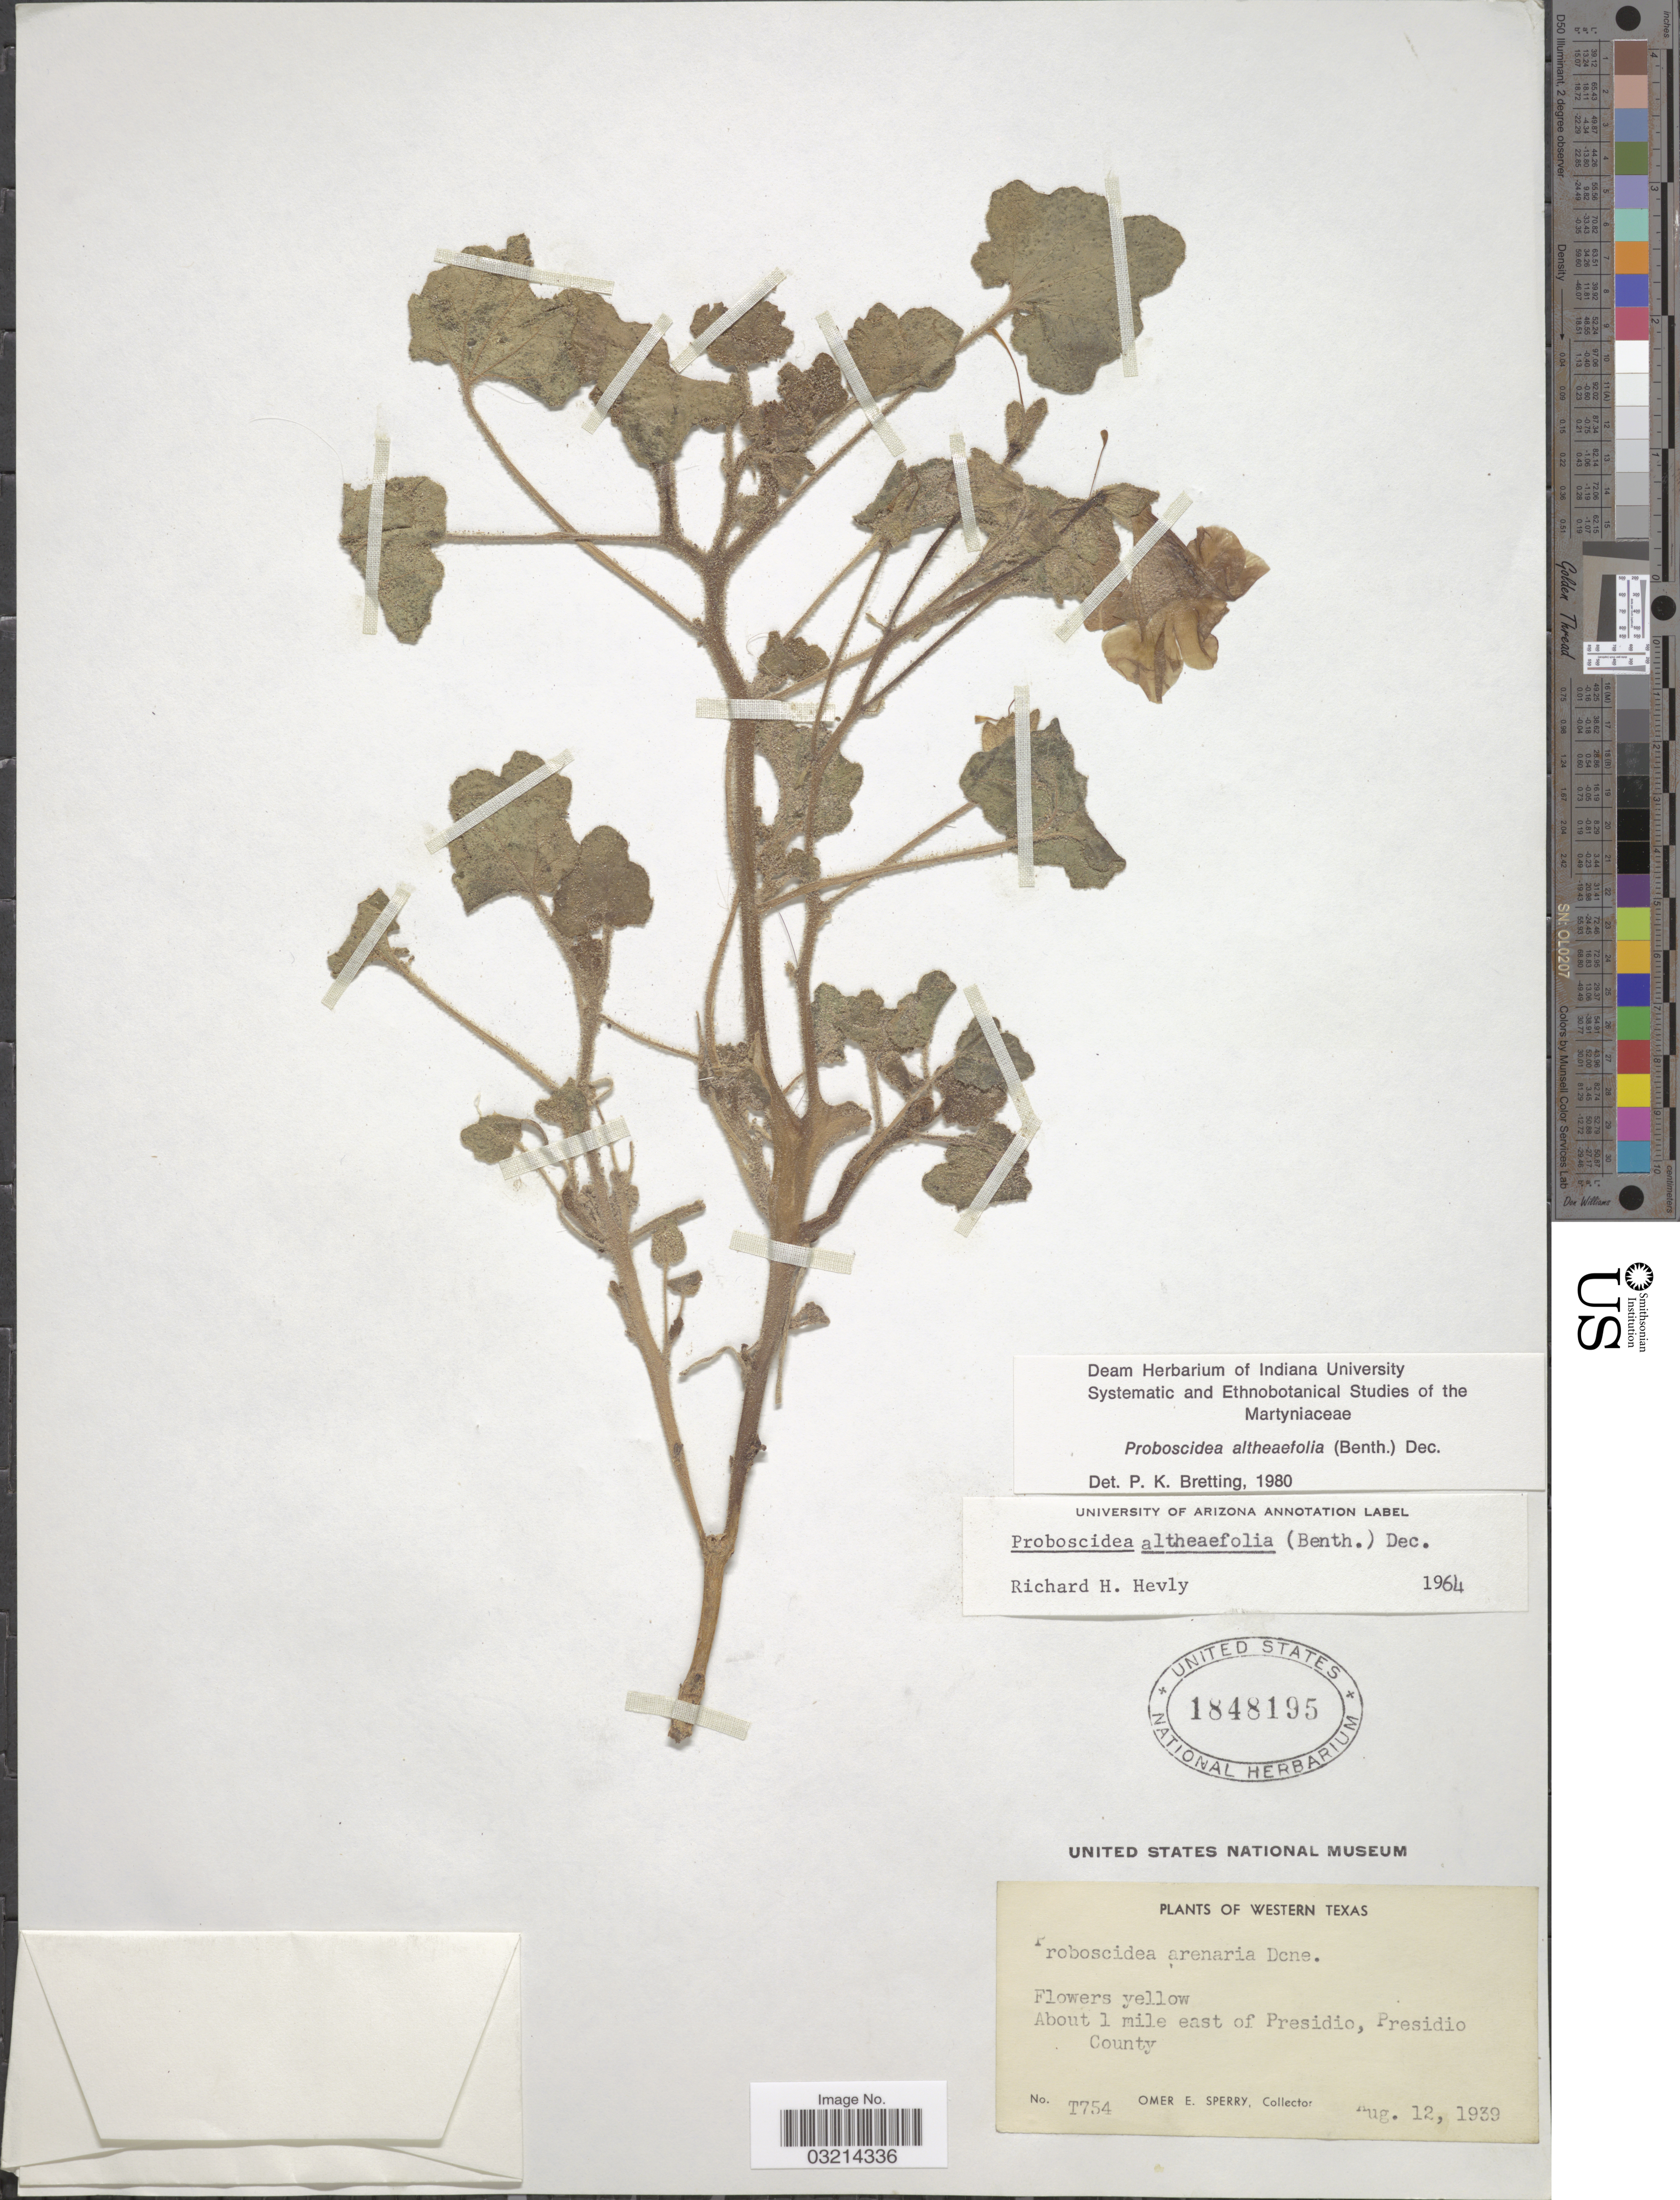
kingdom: Plantae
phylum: Tracheophyta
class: Magnoliopsida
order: Lamiales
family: Martyniaceae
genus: Proboscidea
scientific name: Proboscidea althaeifolia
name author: (Benth.) Decne.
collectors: O. E. Sperry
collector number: T754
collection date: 1939-08-12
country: United States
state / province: Texas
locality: Western Texas. About 1 mile east of Presidio, Presidio County.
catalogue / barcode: US 1848195